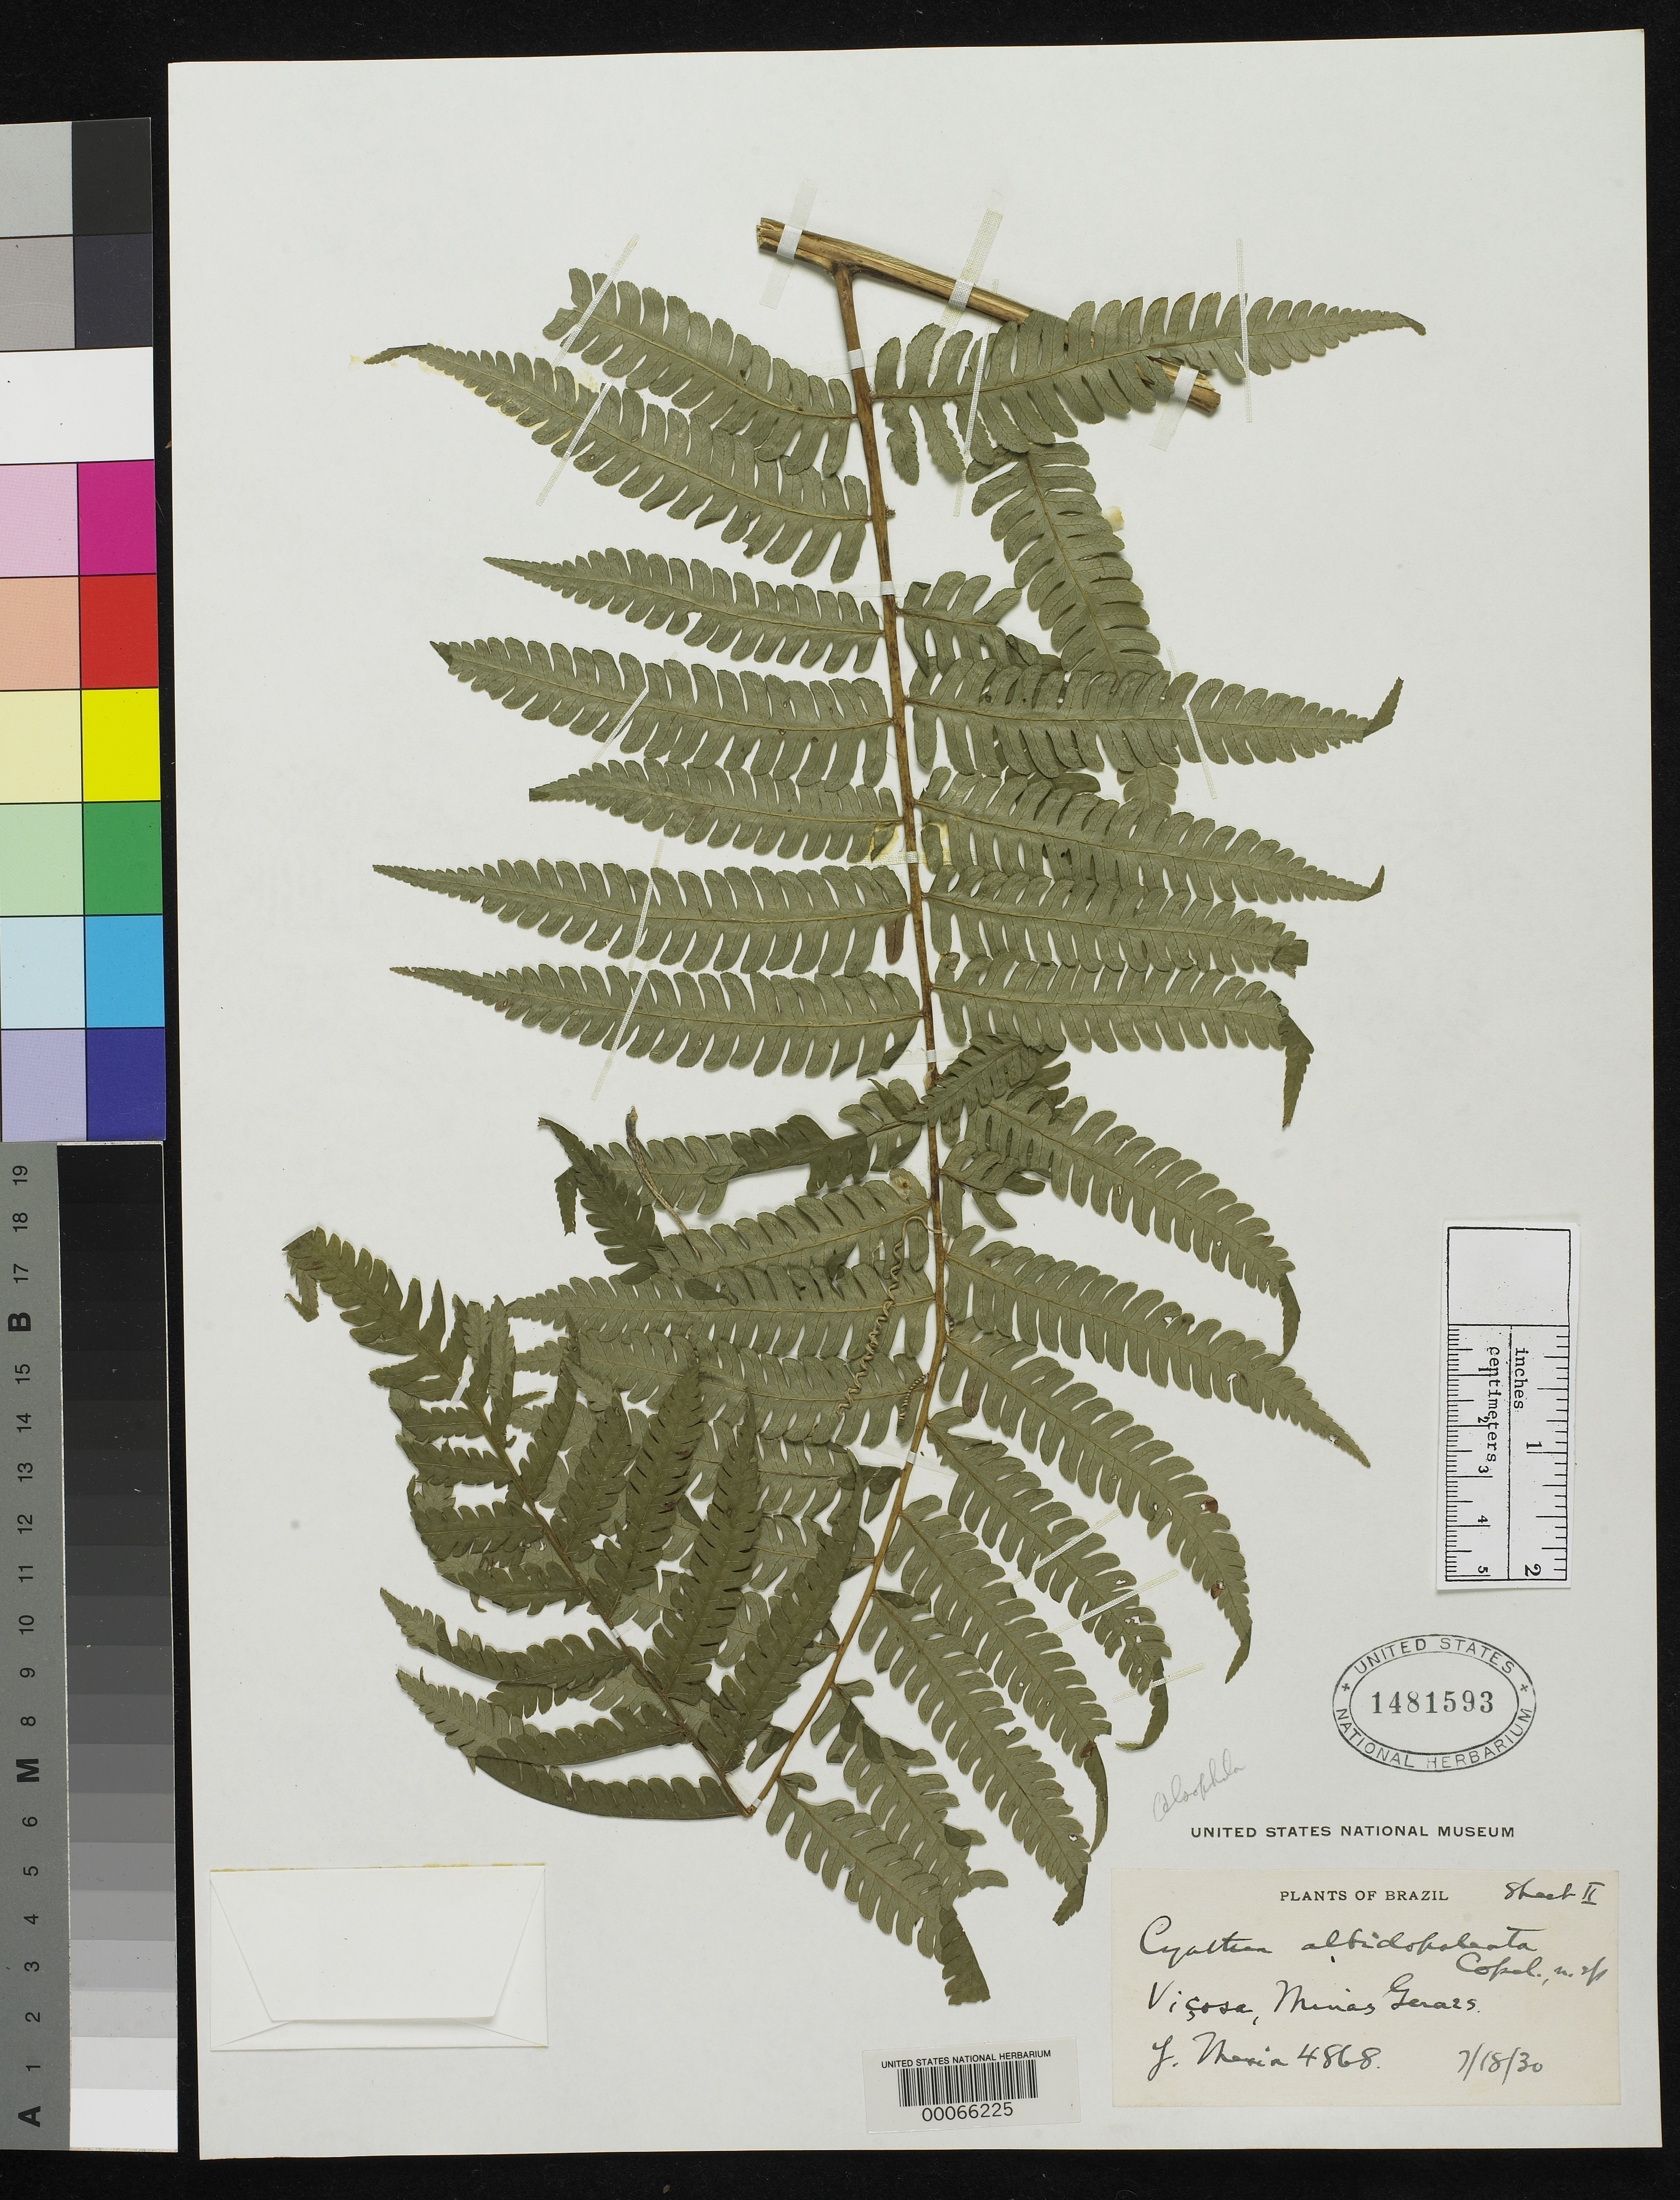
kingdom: Plantae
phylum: Tracheophyta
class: Polypodiopsida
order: Cyatheales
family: Cyatheaceae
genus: Cyathea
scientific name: Cyathea albidopaleata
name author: Copel.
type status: Isotype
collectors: Y. Mexia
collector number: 4868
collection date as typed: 18 Jul 1930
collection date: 1930-07-18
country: Brazil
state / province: Minas Gerais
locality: Vicosa.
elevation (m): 675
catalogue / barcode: US 1481593